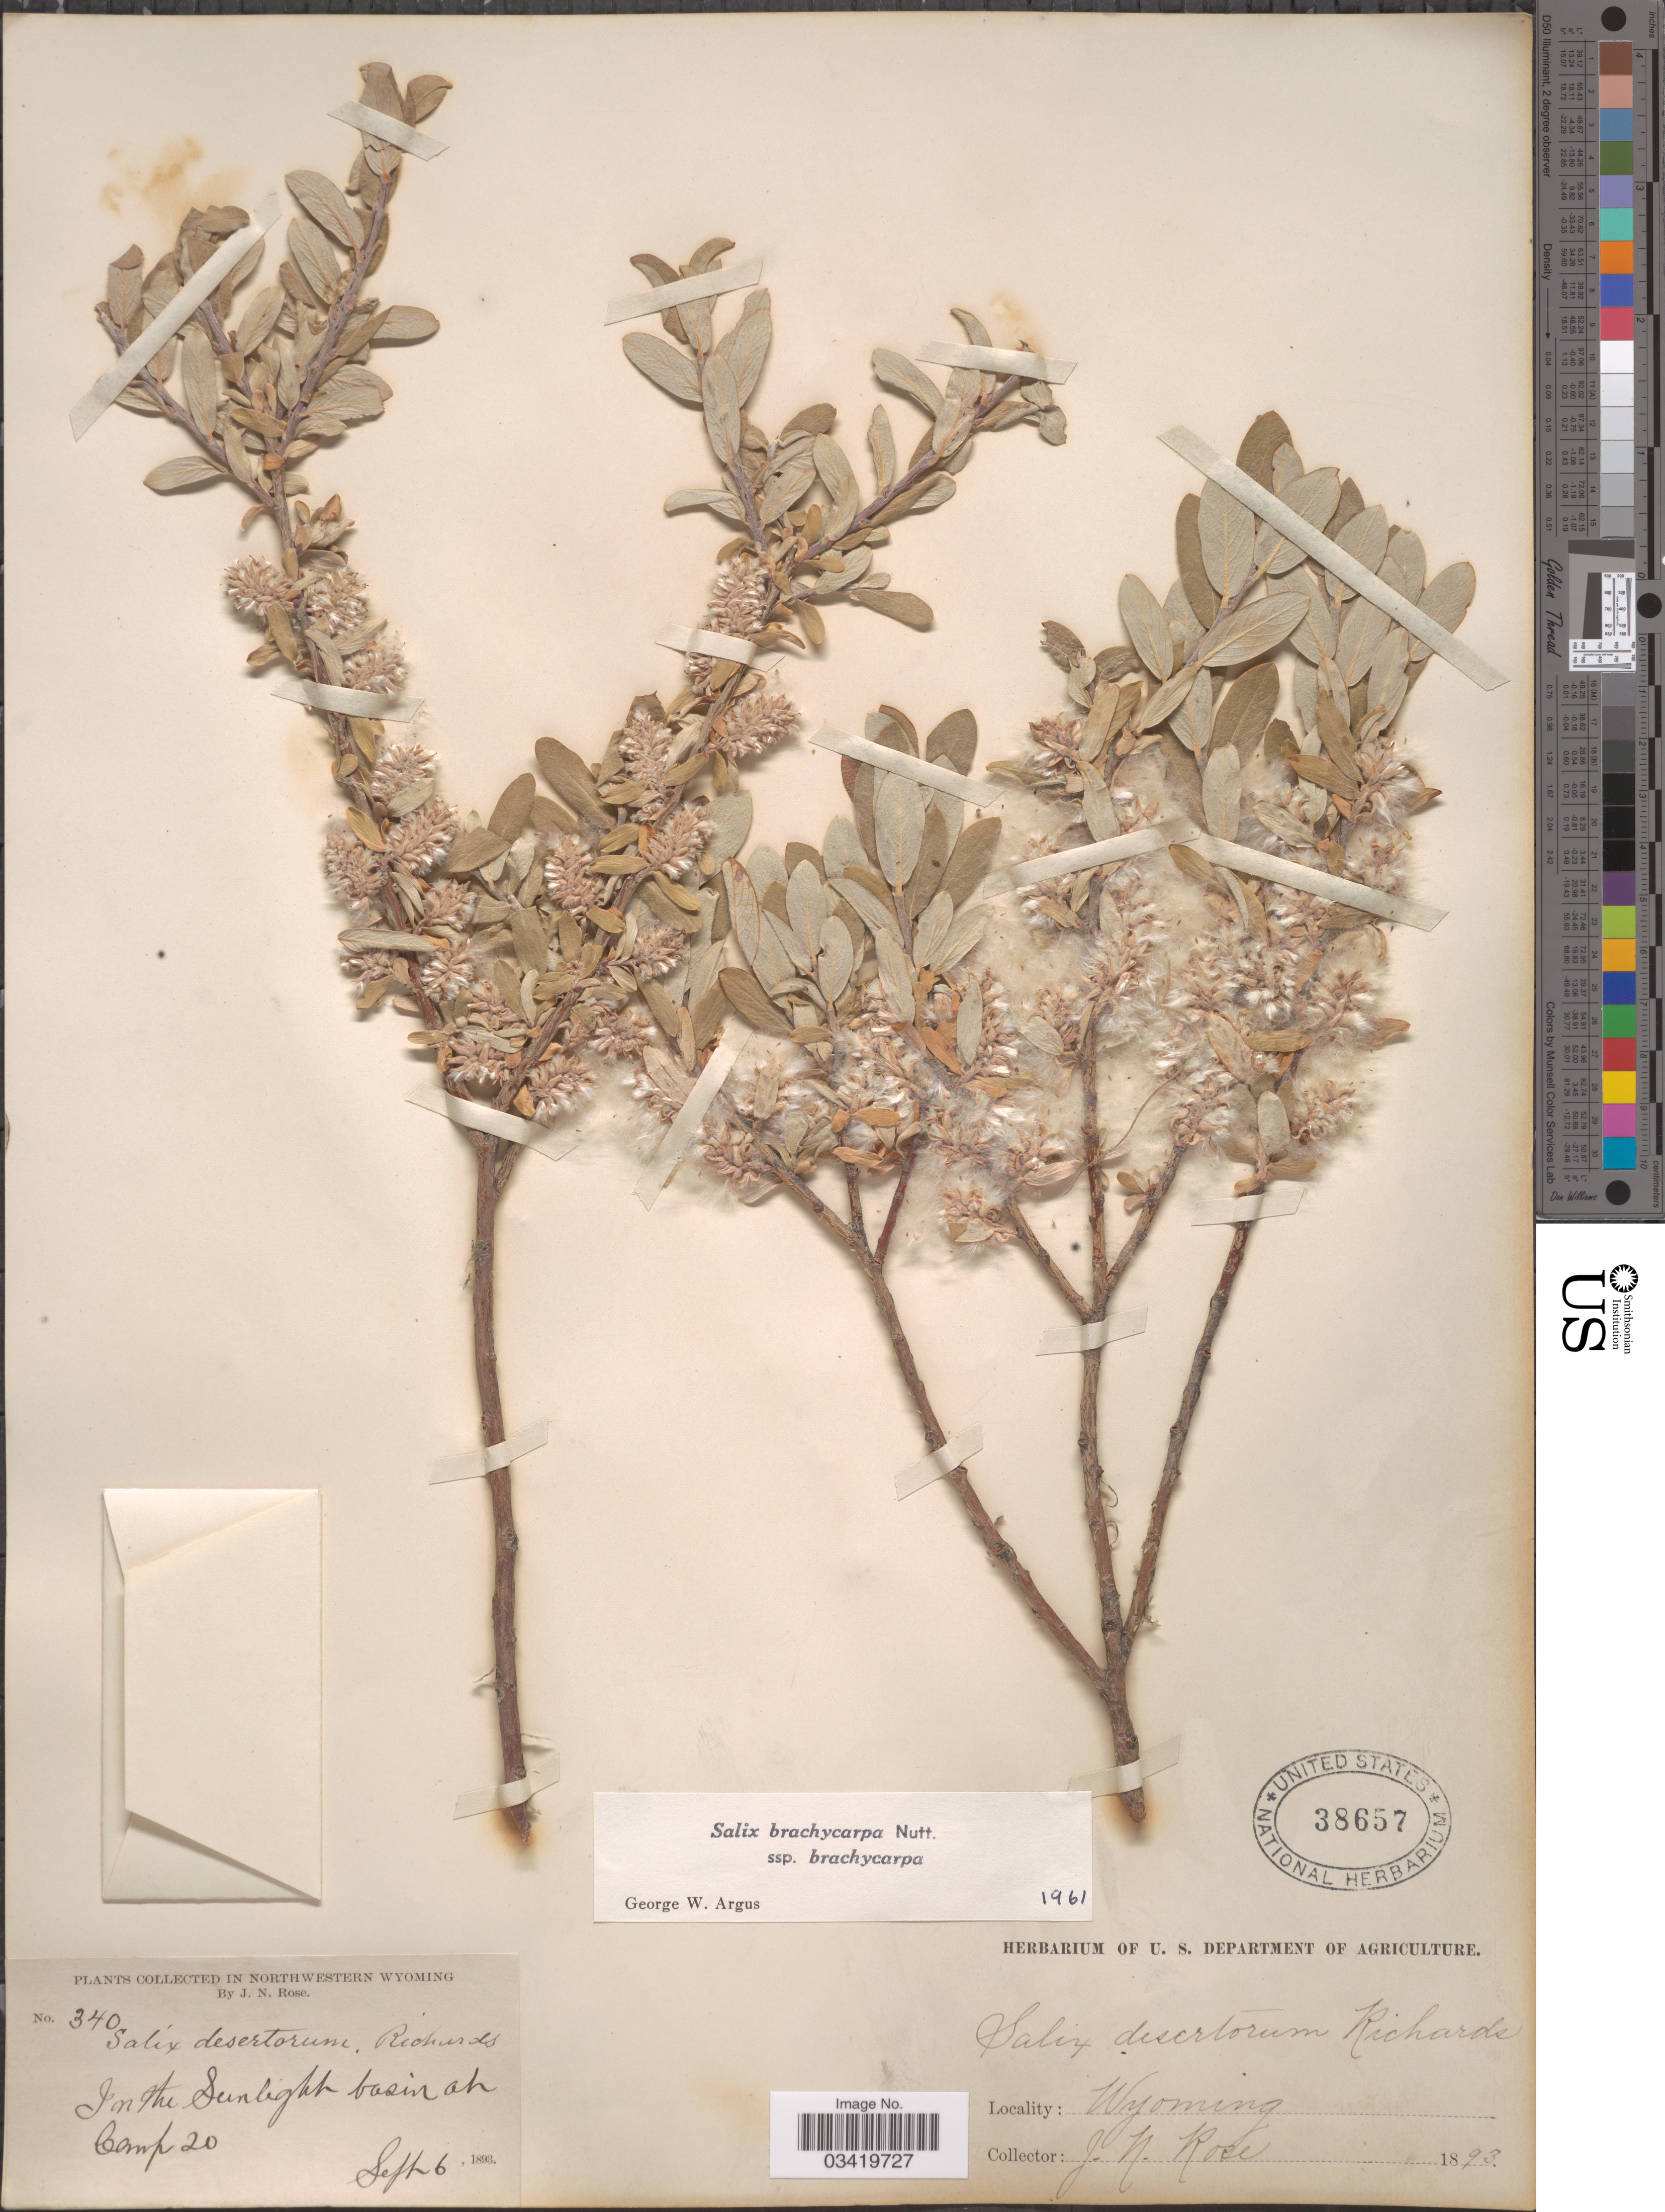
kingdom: Plantae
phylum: Tracheophyta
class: Magnoliopsida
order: Malpighiales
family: Salicaceae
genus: Salix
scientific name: Salix brachycarpa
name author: Nutt.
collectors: J. N. Rose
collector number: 340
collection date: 1893-09-06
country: United States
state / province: Wyoming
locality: Northwestern Wyoming. In the Sunlight basin at Camp 20.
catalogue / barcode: US 38657